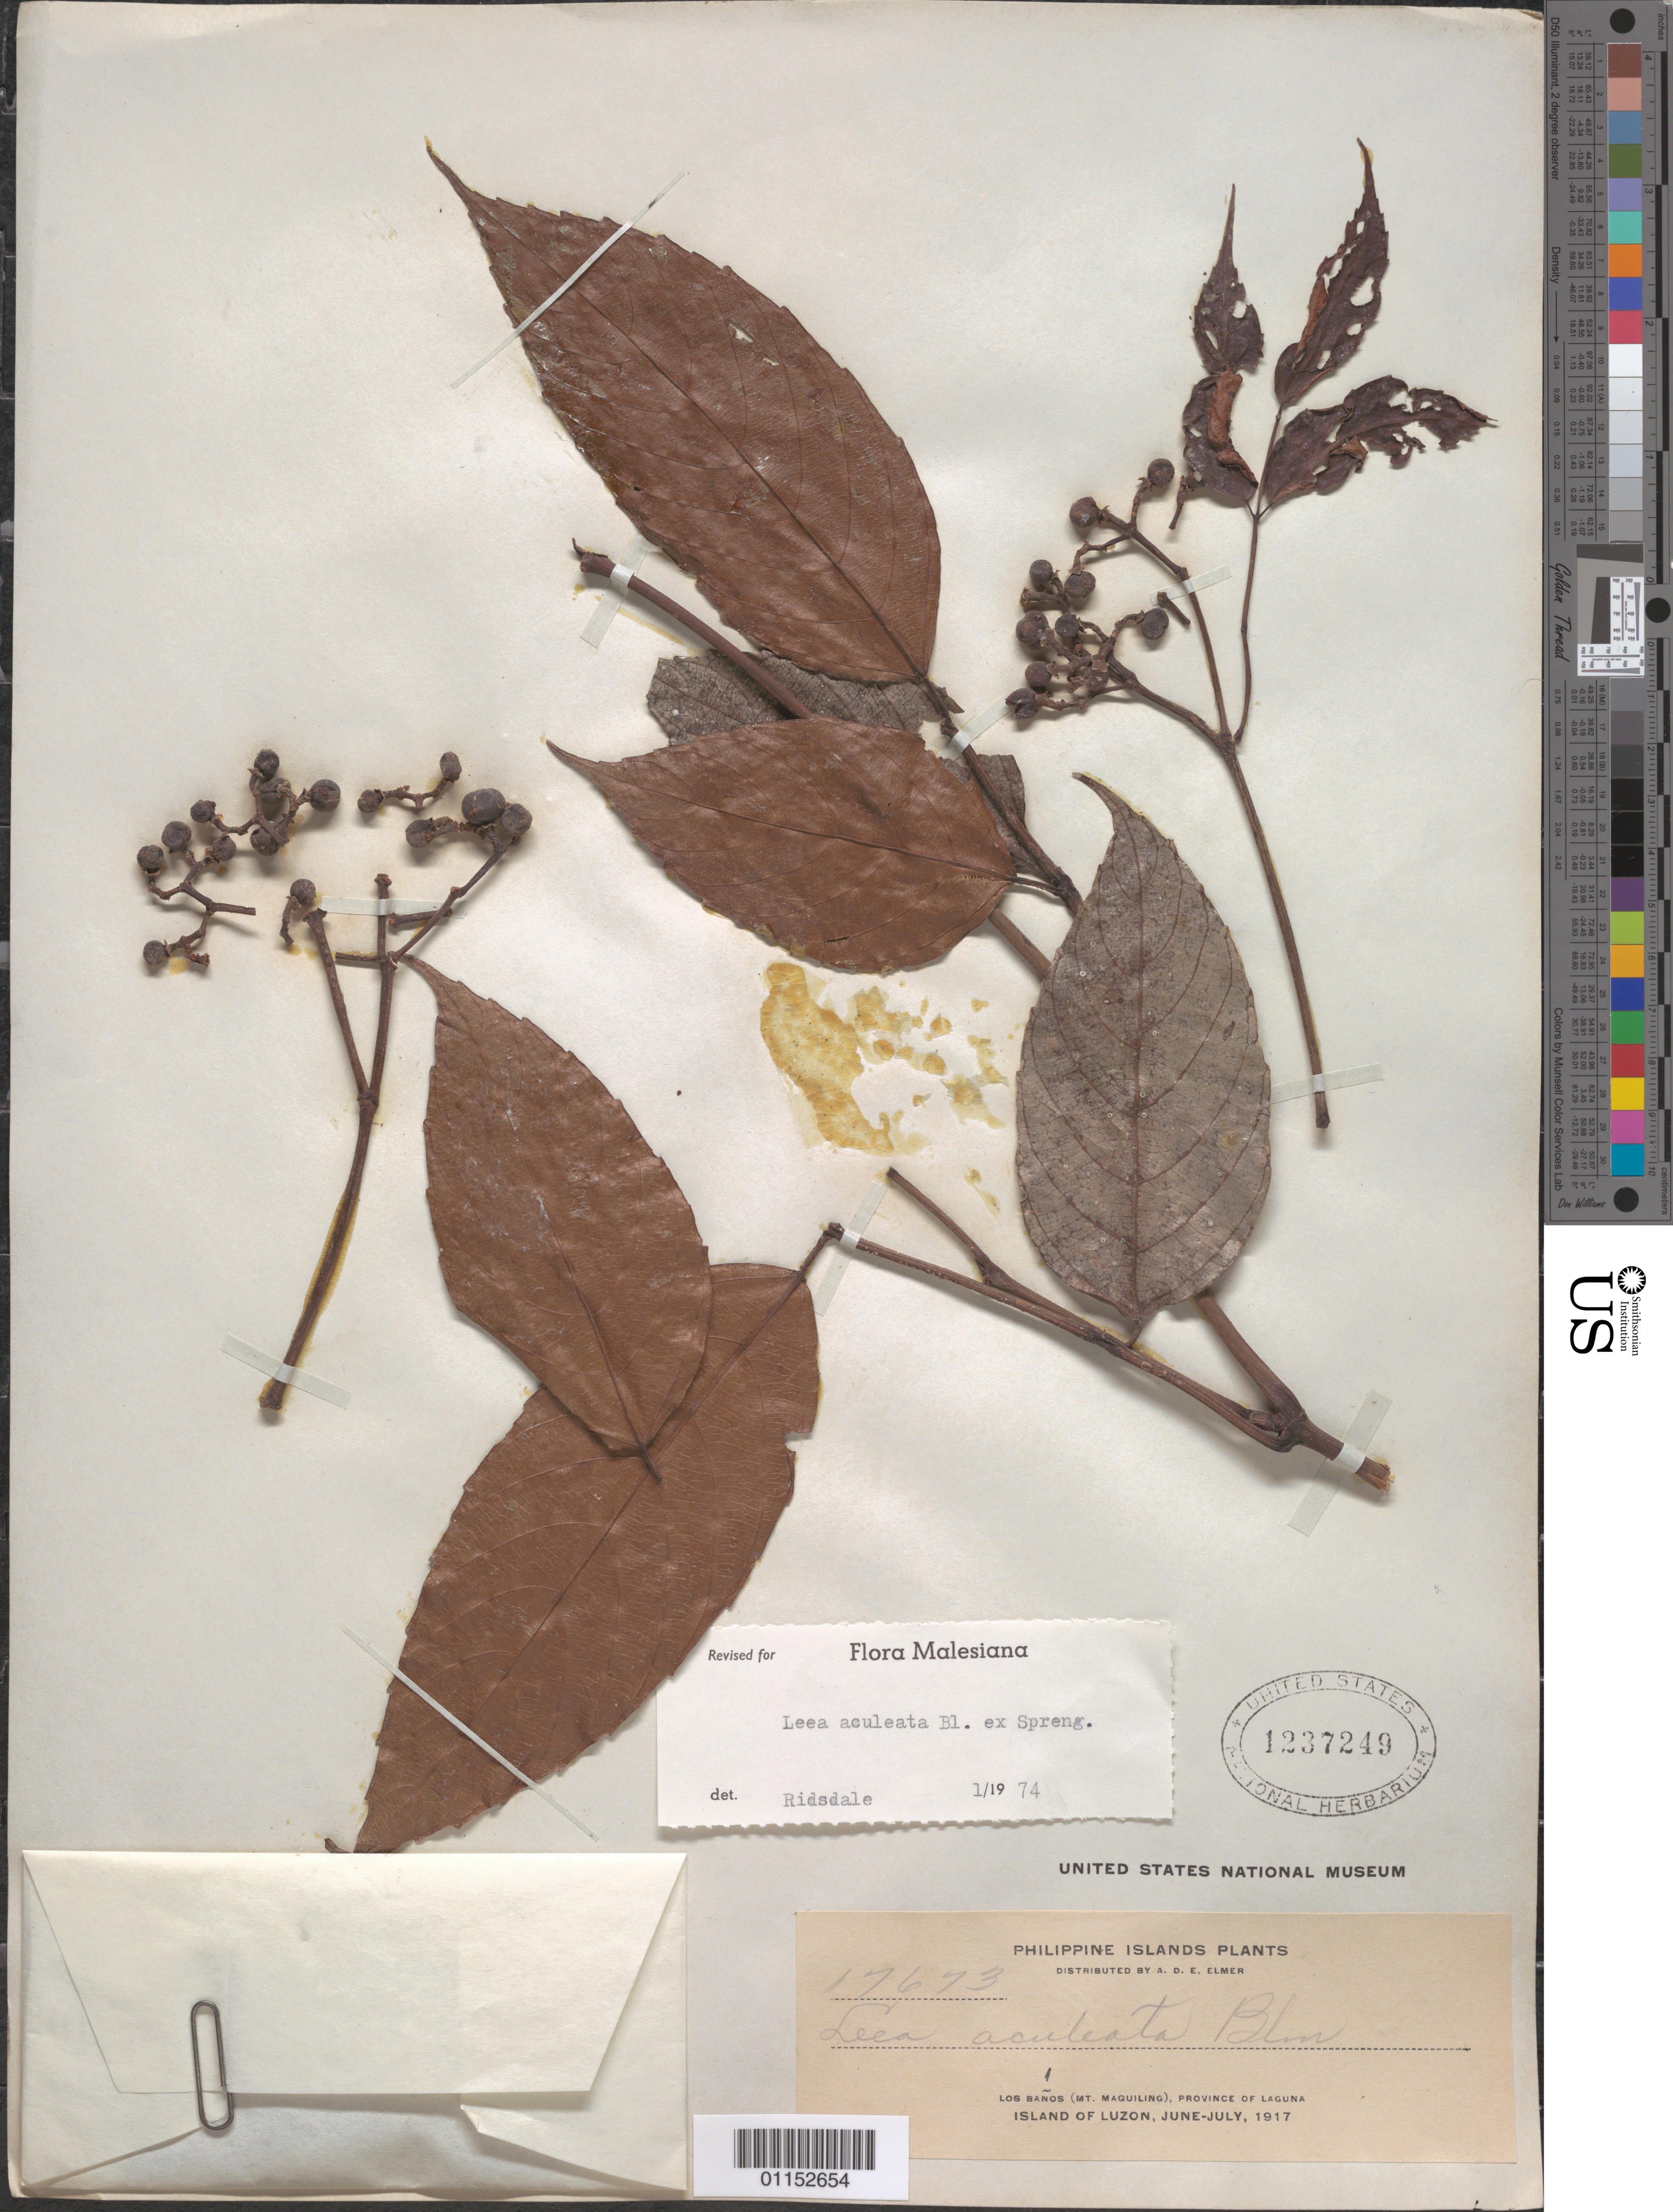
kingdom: Plantae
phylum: Tracheophyta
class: Magnoliopsida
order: Vitales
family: Vitaceae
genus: Leea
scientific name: Leea aculeata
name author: Blume ex Spreng.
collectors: A. D. E. Elmer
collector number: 17673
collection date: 1917-06/1917-07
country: Philippines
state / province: Calabarzon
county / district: Laguna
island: Luzon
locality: Los Banos (Mt Maguiling).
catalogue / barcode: US 1237249